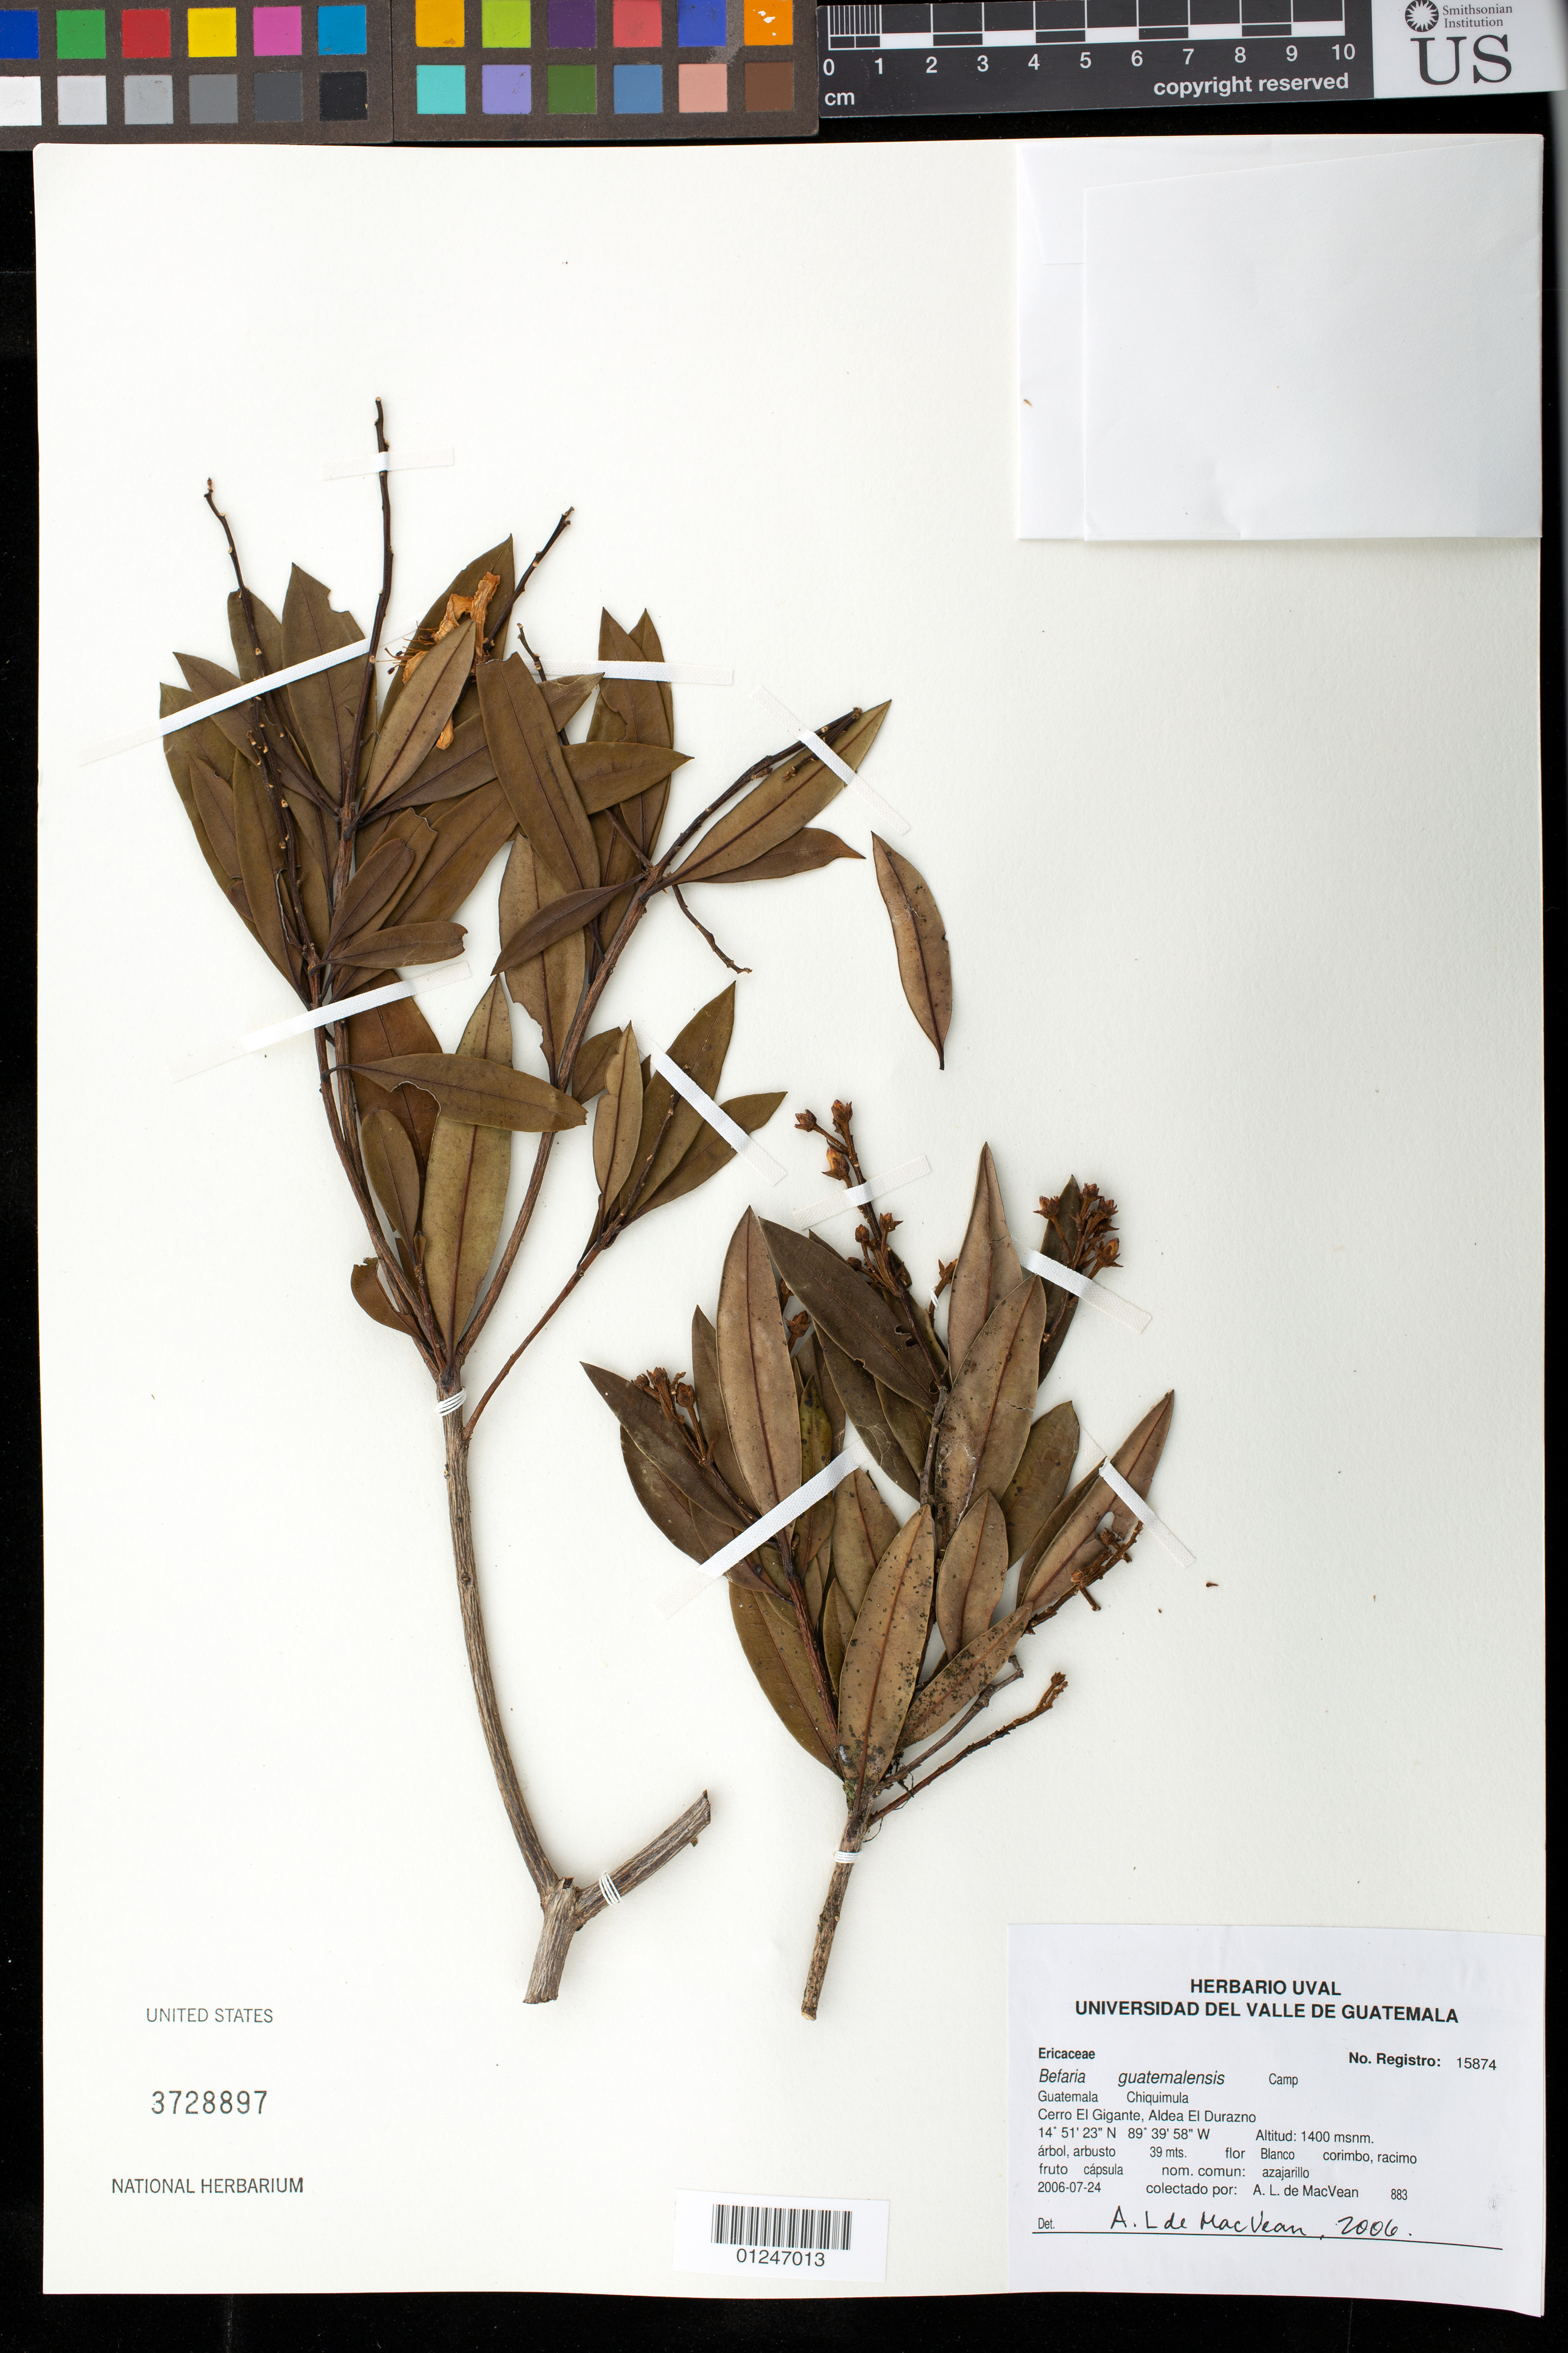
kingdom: Plantae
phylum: Tracheophyta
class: Magnoliopsida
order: Ericales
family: Ericaceae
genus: Befaria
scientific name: Befaria guatemalensis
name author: Camp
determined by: MacVean, AnaLu de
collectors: A. MacVean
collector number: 883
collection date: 2006-07-24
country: Guatemala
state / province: Chiquimula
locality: Cerro El Gigante, Aldea El Durazno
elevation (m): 1400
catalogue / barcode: US 3728897